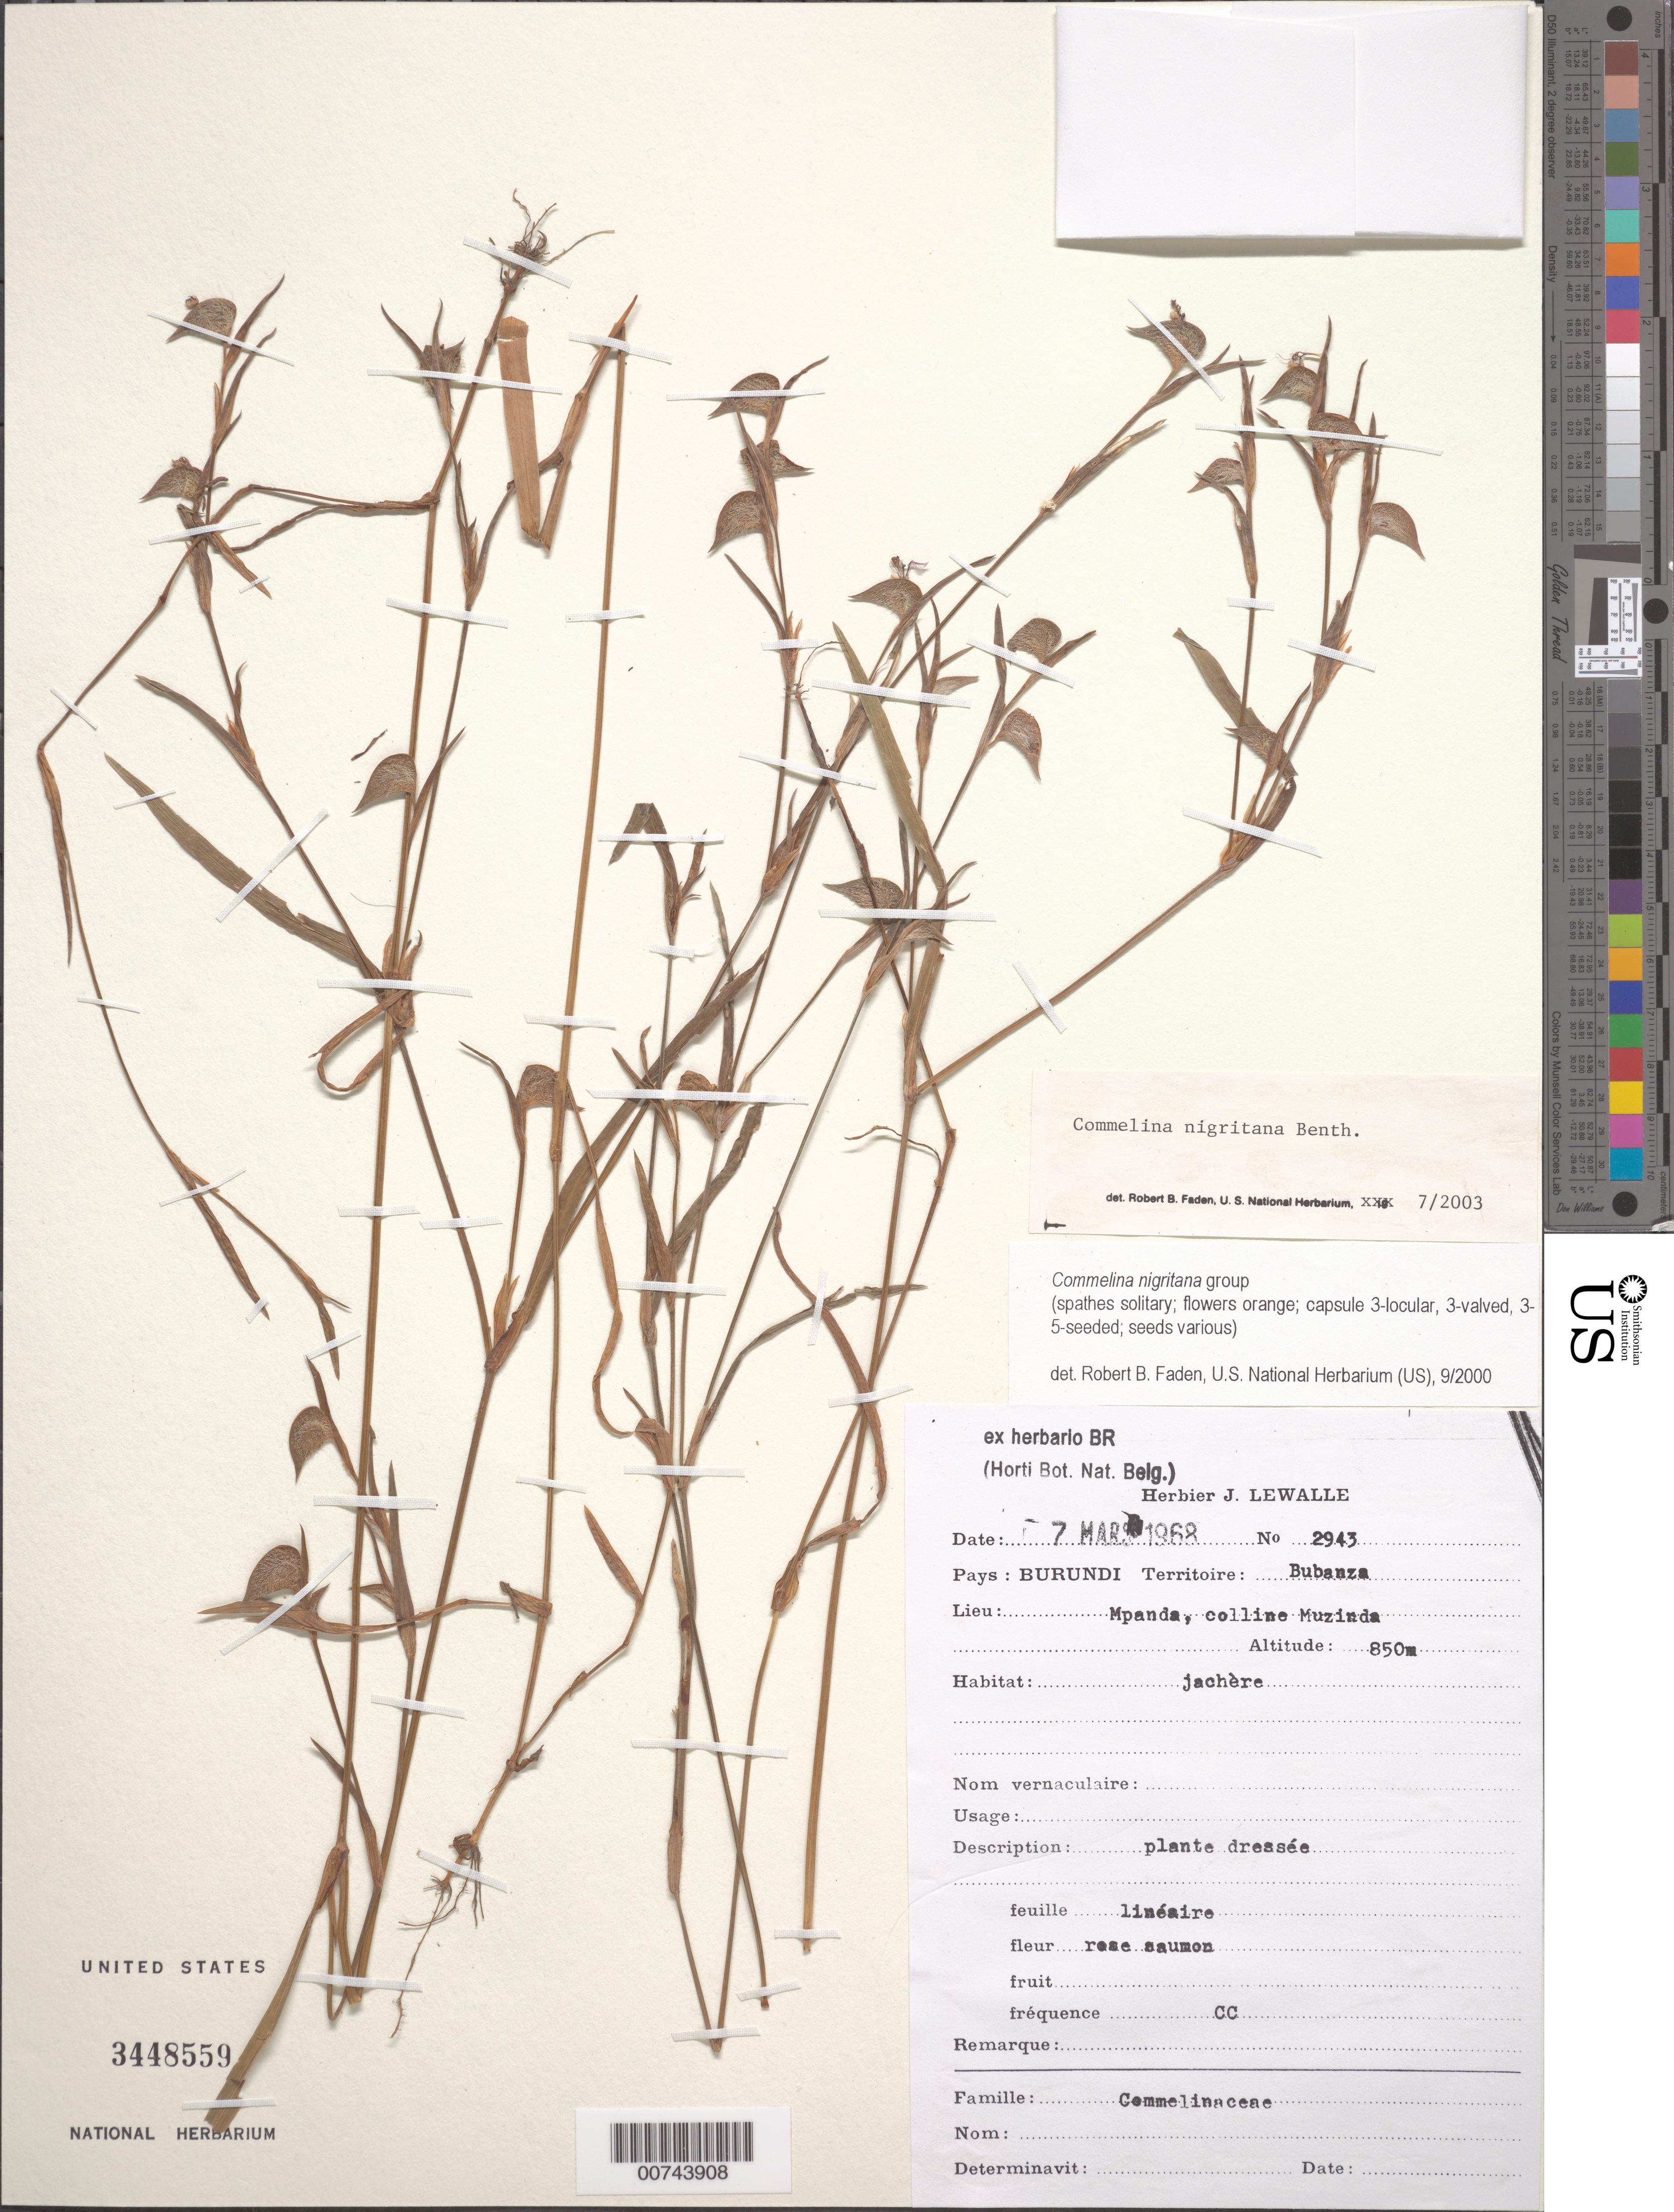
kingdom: Plantae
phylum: Tracheophyta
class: Liliopsida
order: Commelinales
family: Commelinaceae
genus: Commelina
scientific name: Commelina nigritana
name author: Benth.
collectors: J. Lewalle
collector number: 2943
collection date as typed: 07 Mar 1968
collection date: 1968-03-07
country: Burundi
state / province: Bubanza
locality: Mpanda, Muzinda.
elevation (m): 850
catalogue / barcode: US 3448559